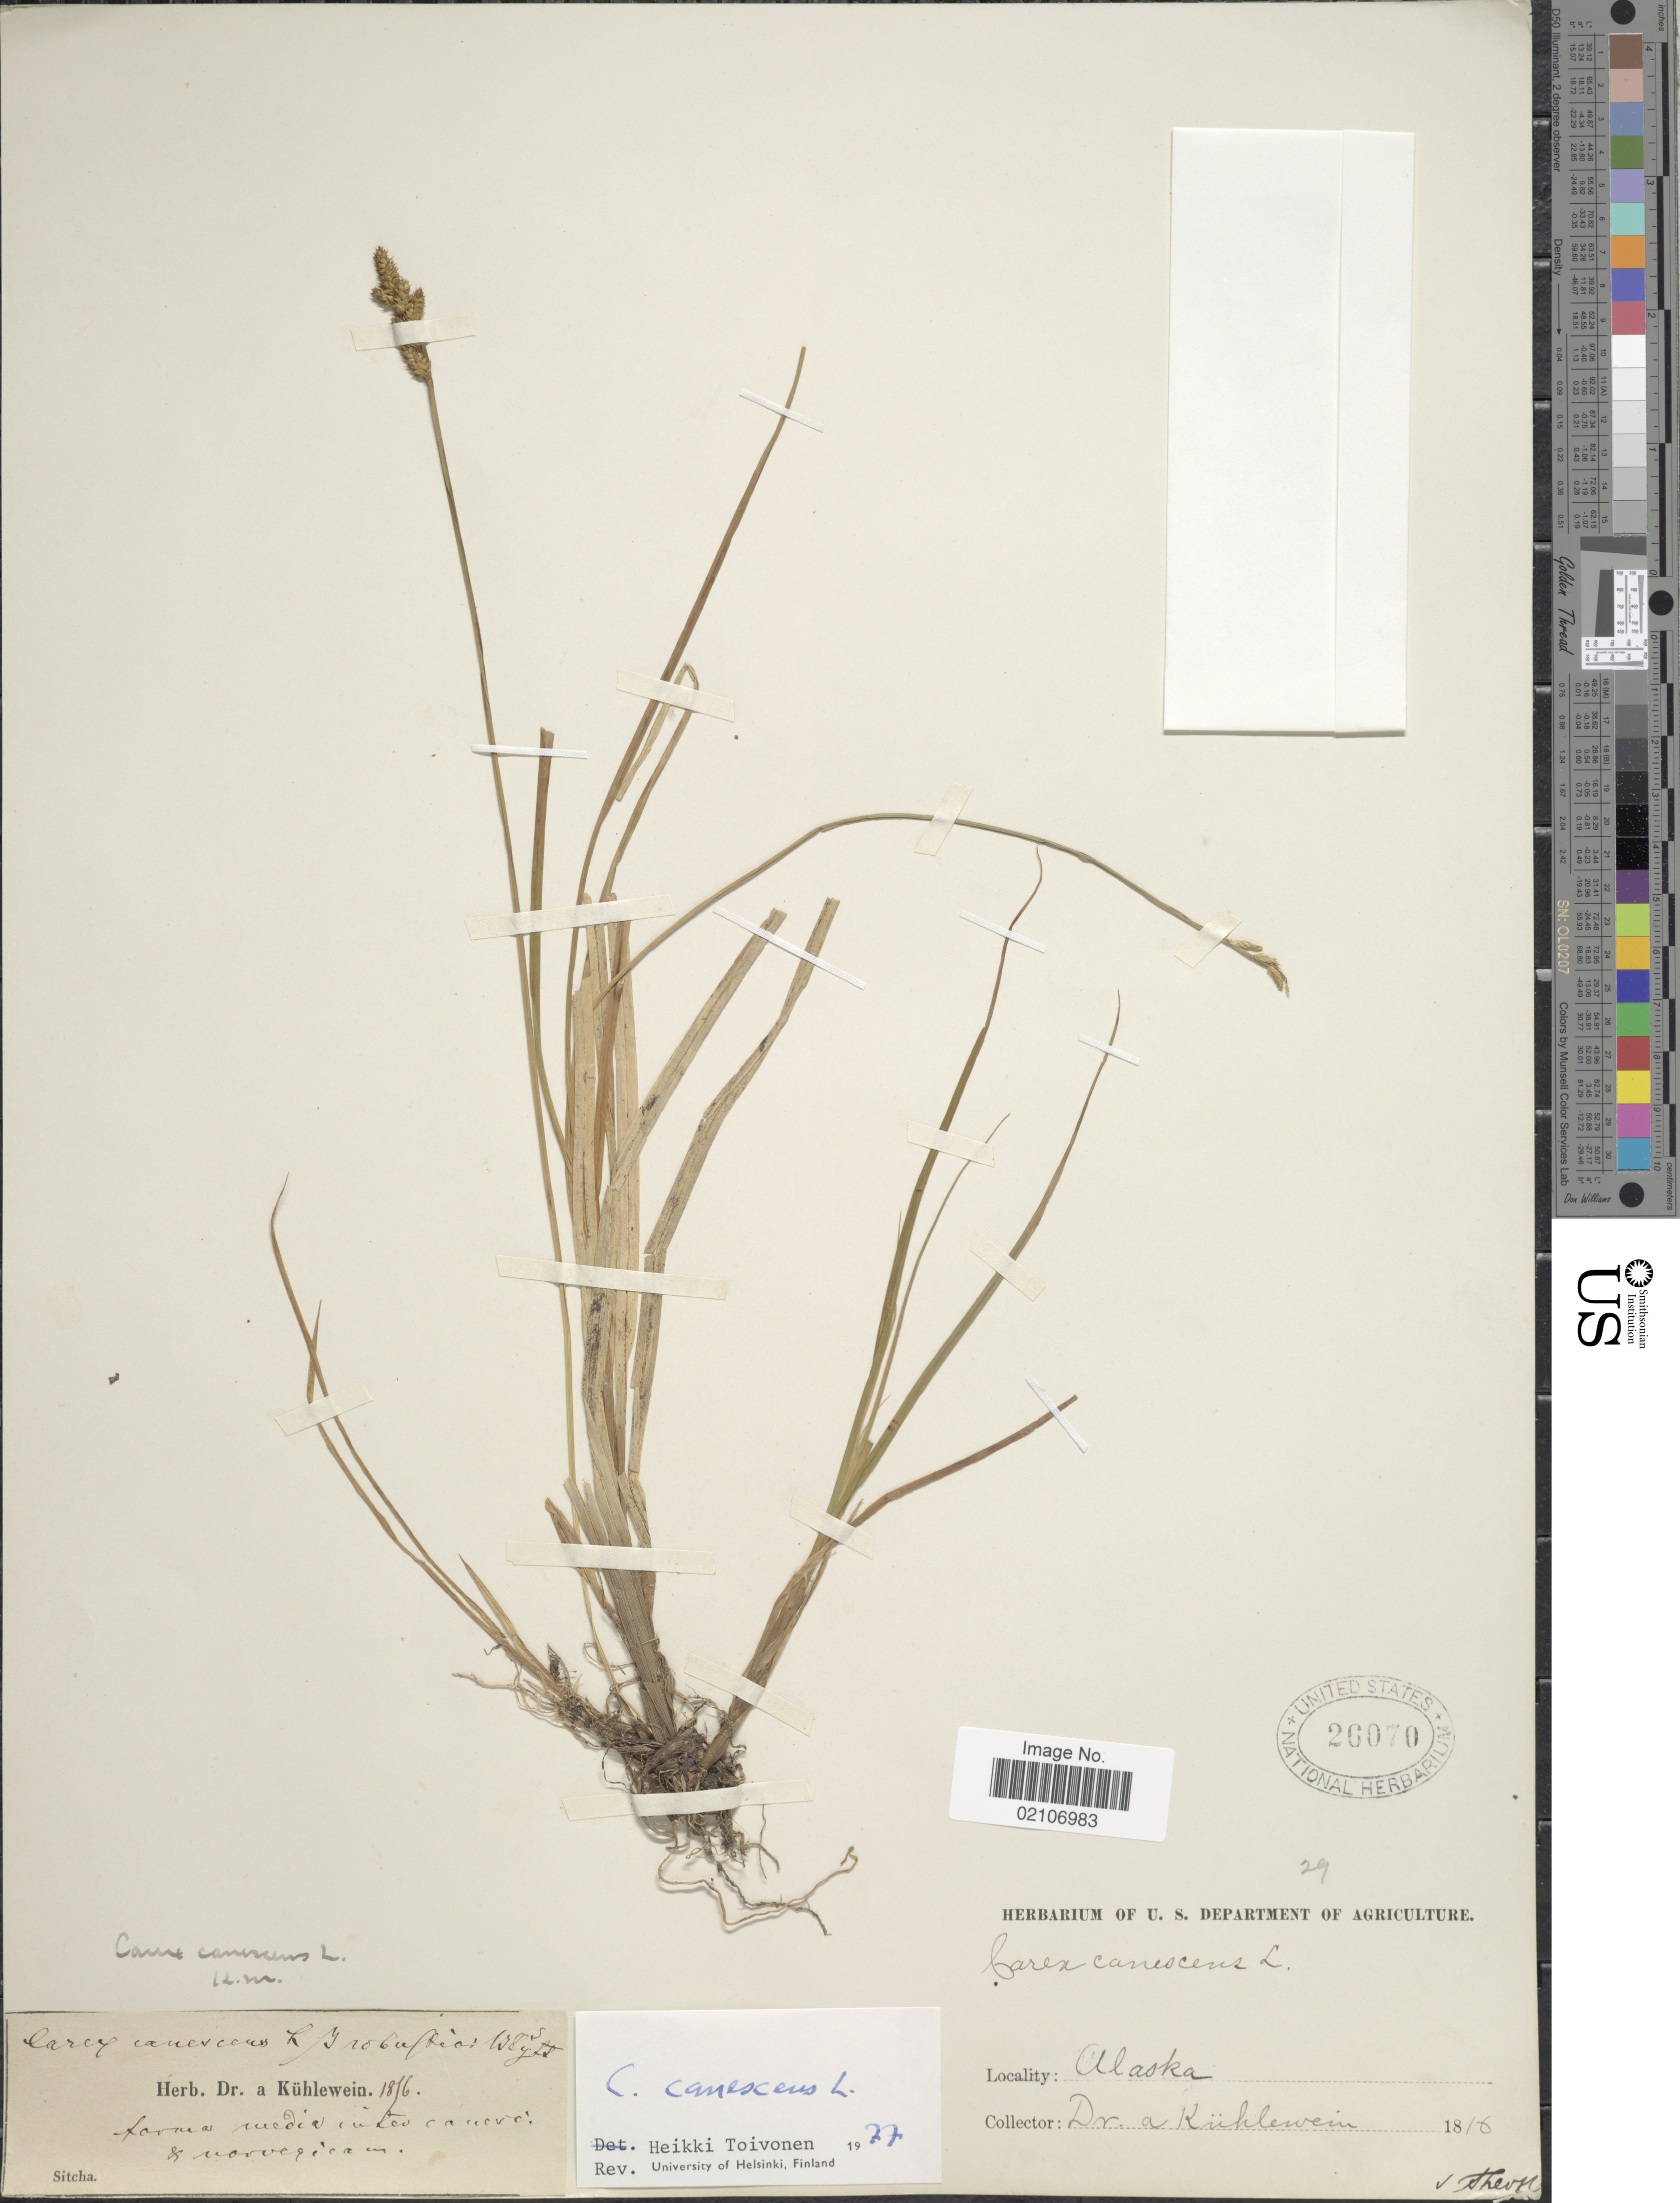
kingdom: Plantae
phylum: Tracheophyta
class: Liliopsida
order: Poales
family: Cyperaceae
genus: Carex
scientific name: Carex canescens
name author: L.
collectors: A. Kühlewein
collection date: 1816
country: United States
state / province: Alaska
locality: Sitcha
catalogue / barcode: US 26070